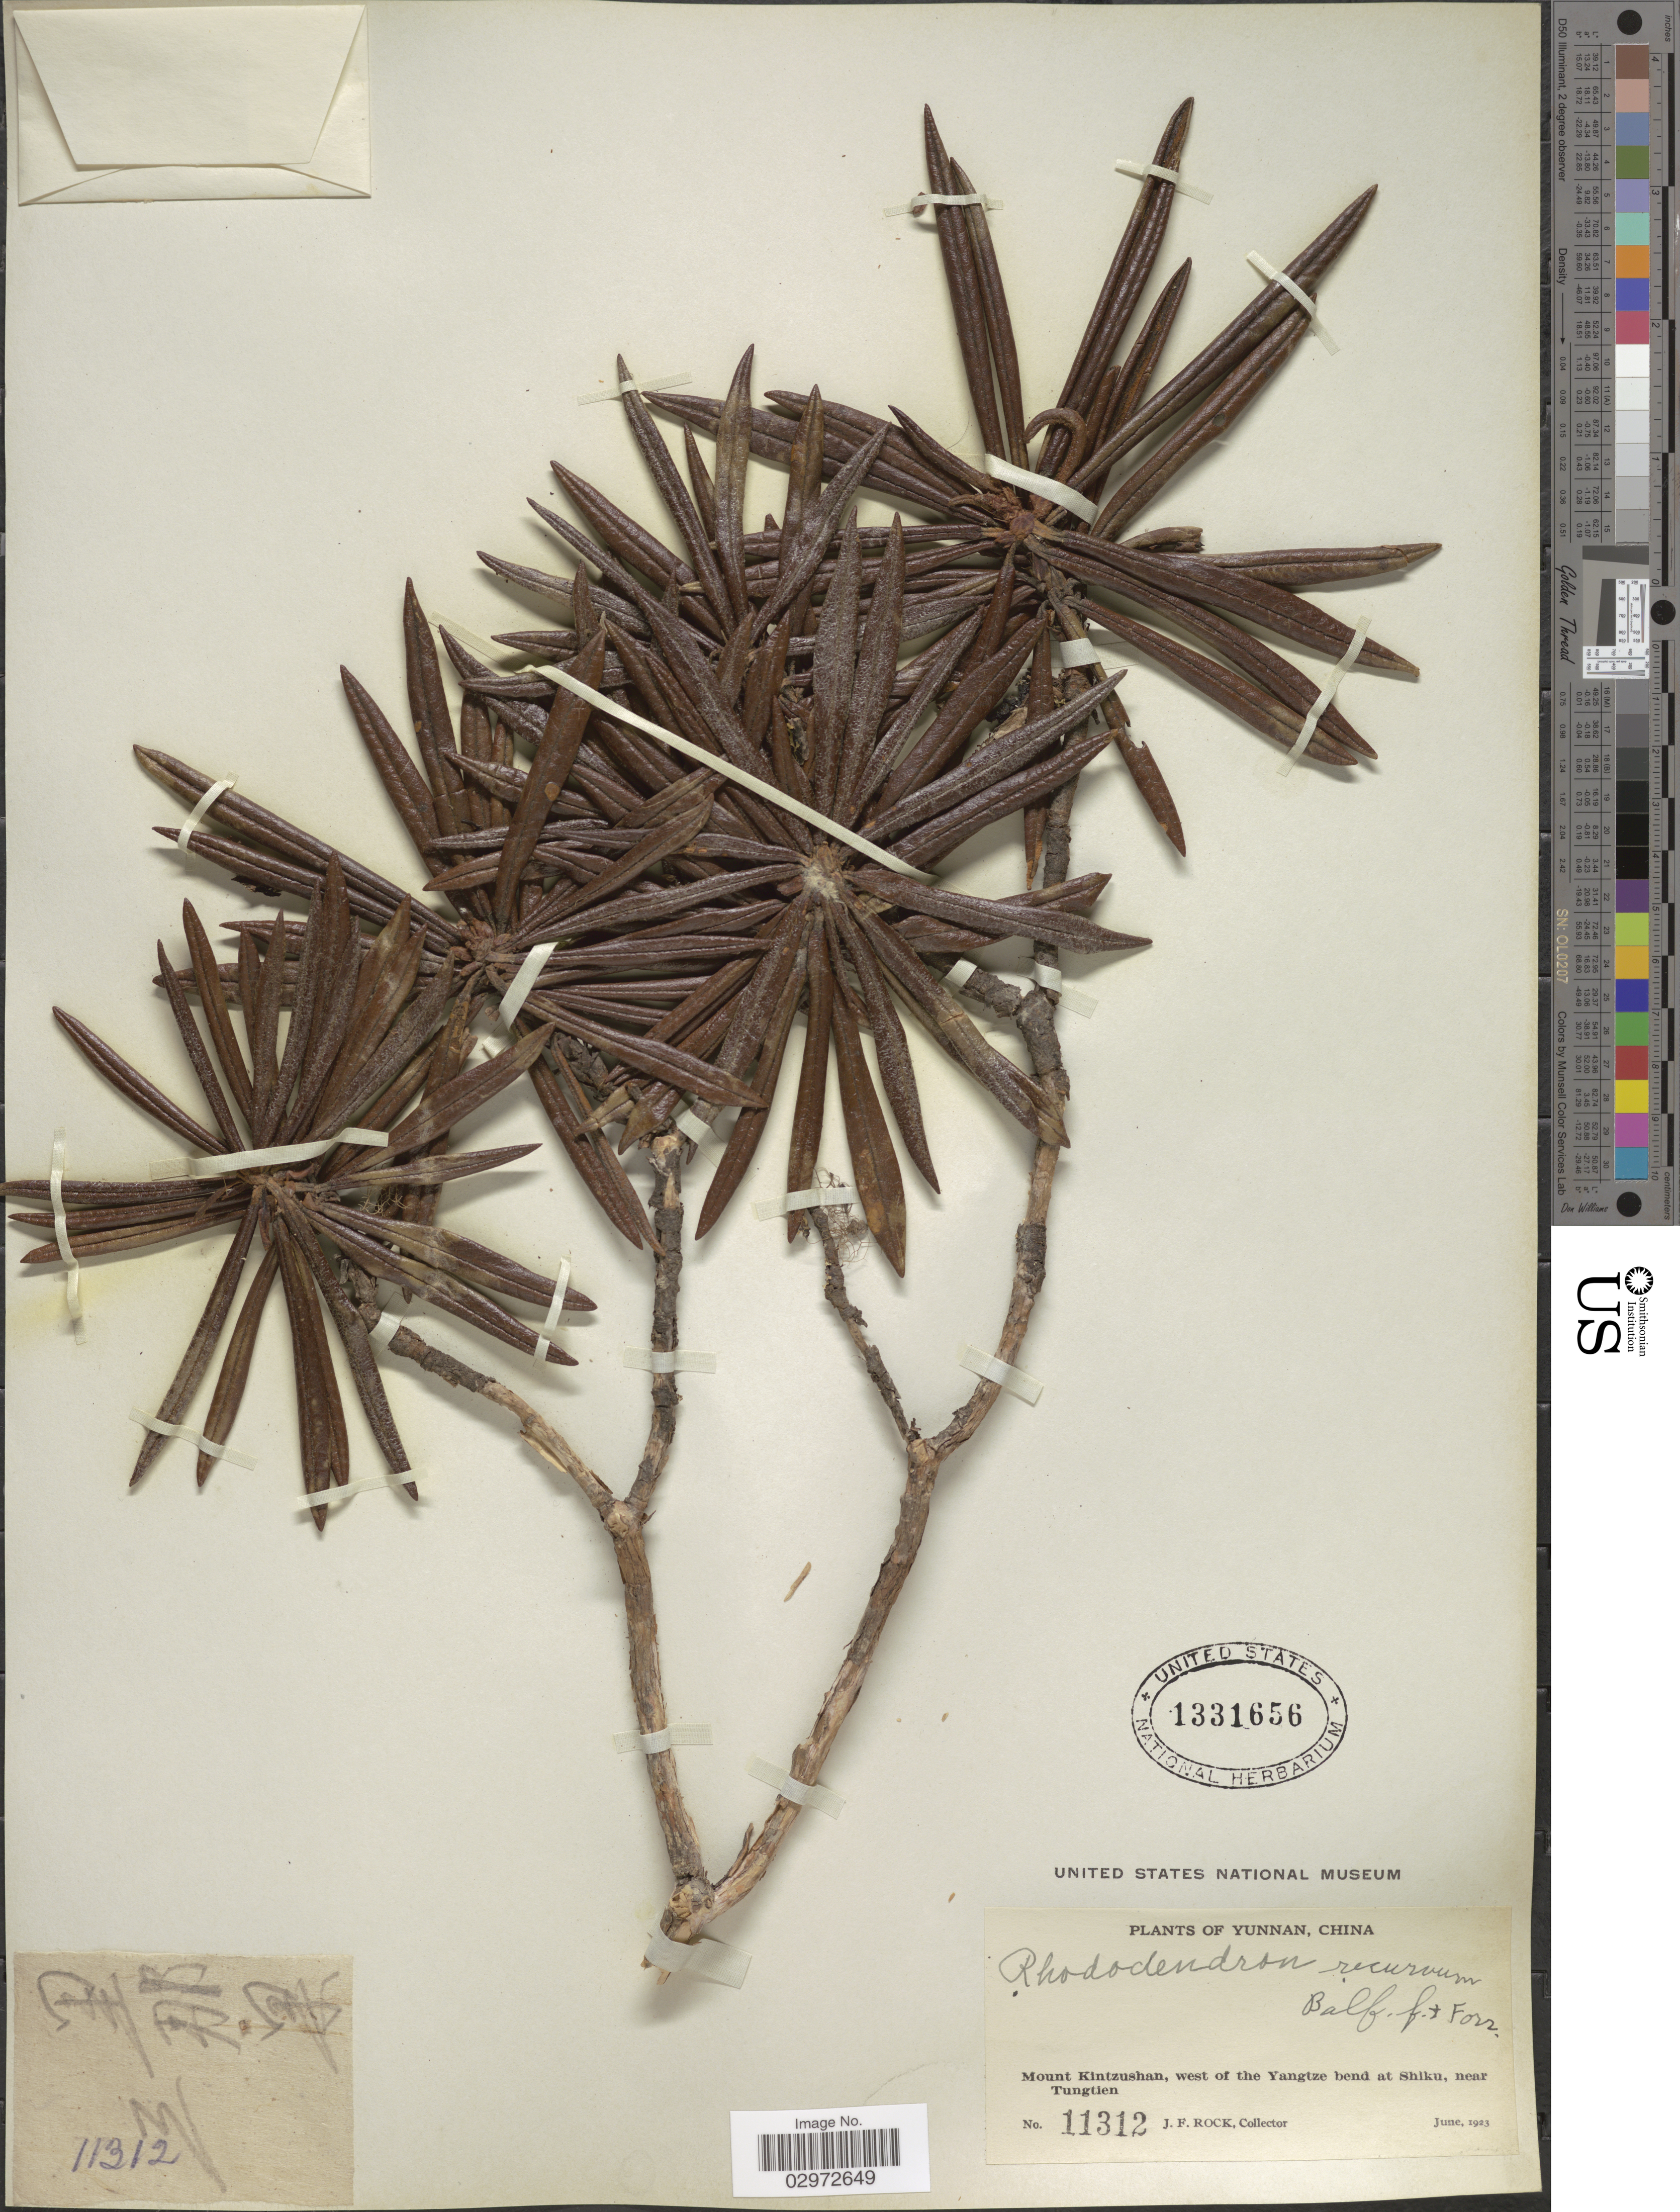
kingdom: Plantae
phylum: Tracheophyta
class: Magnoliopsida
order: Ericales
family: Ericaceae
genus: Rhododendron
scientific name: Rhododendron recurvum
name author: Balf. f. & Forrest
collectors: J. Rock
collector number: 11312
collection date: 1923-06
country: China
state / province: Yunnan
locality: Mount Kintzushan, west of Yangtze bend at Shiku, near Tungtien.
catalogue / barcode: US 1331656